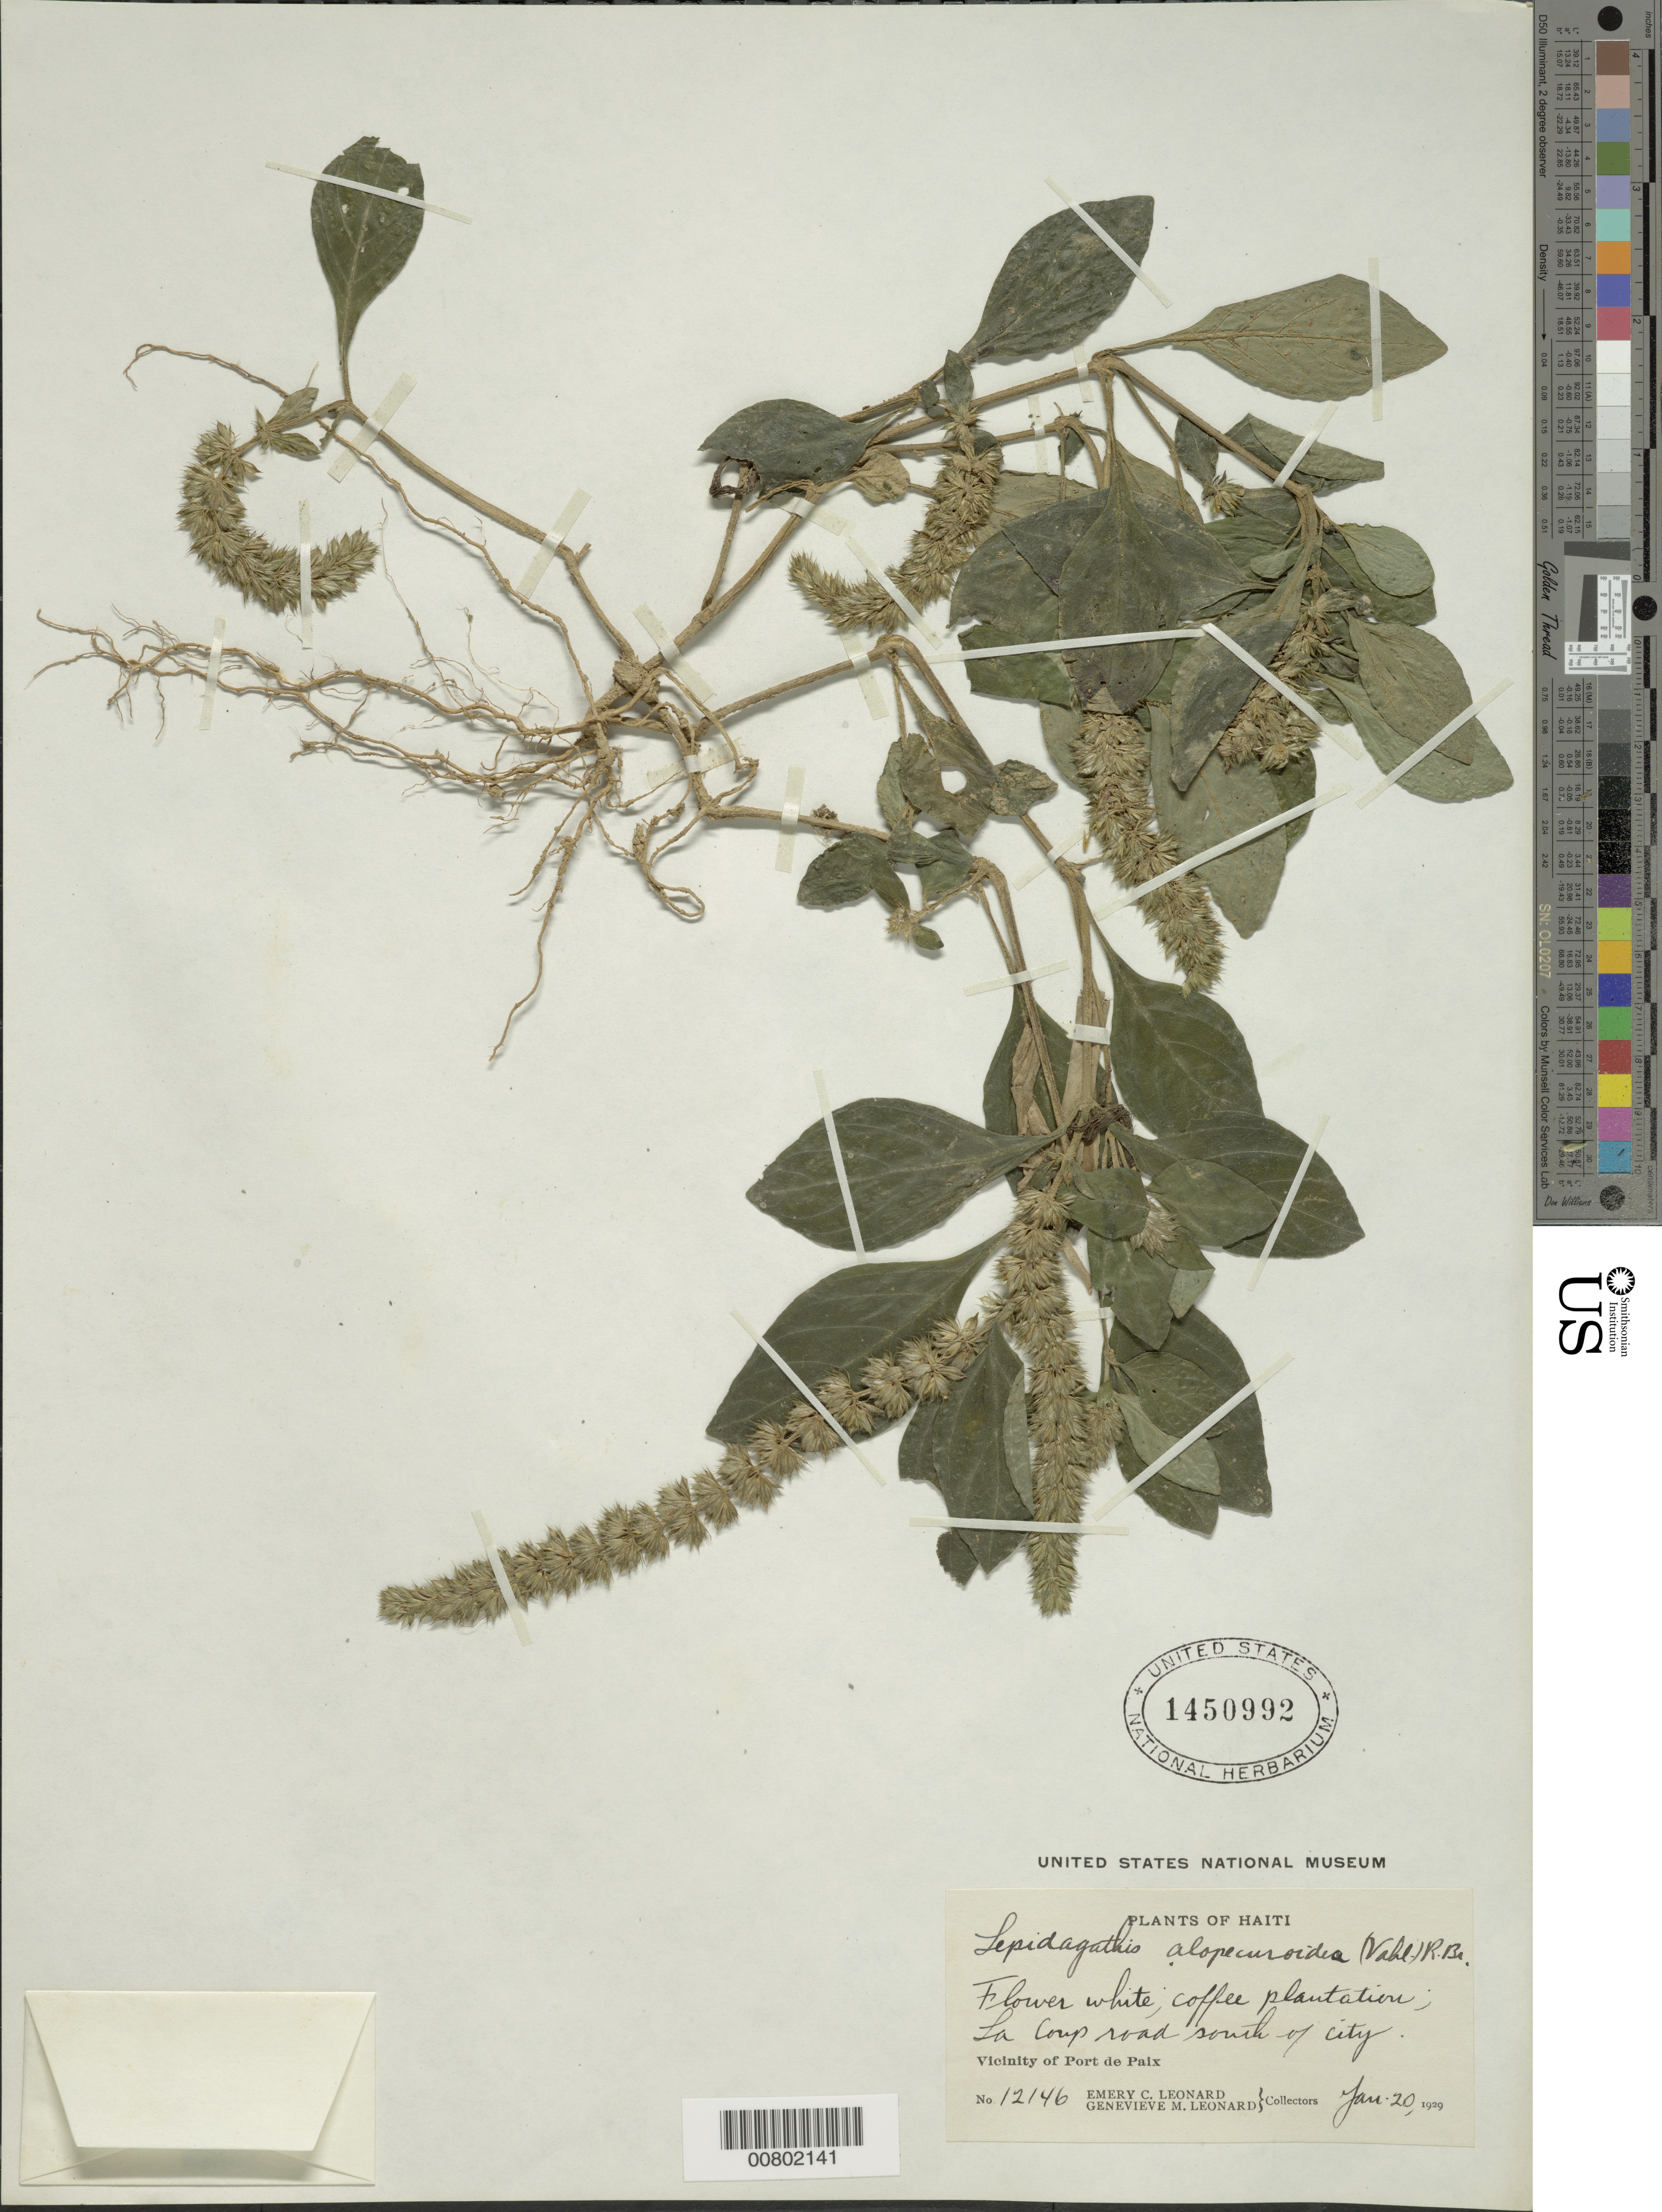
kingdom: Plantae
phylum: Tracheophyta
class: Magnoliopsida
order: Lamiales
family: Acanthaceae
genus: Teliostachya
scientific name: Teliostachya alopecuroidea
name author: (Vahl) Nees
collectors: E. C. Leonard & G. M. Leonard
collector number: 12146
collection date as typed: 20 Jan 1929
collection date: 1929-01-20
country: Haiti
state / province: Nord-Ouest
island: Hispaniola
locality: Vicinity of Port de Paix, La Coup road S of city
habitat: Coffee plantation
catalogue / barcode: US 1450992